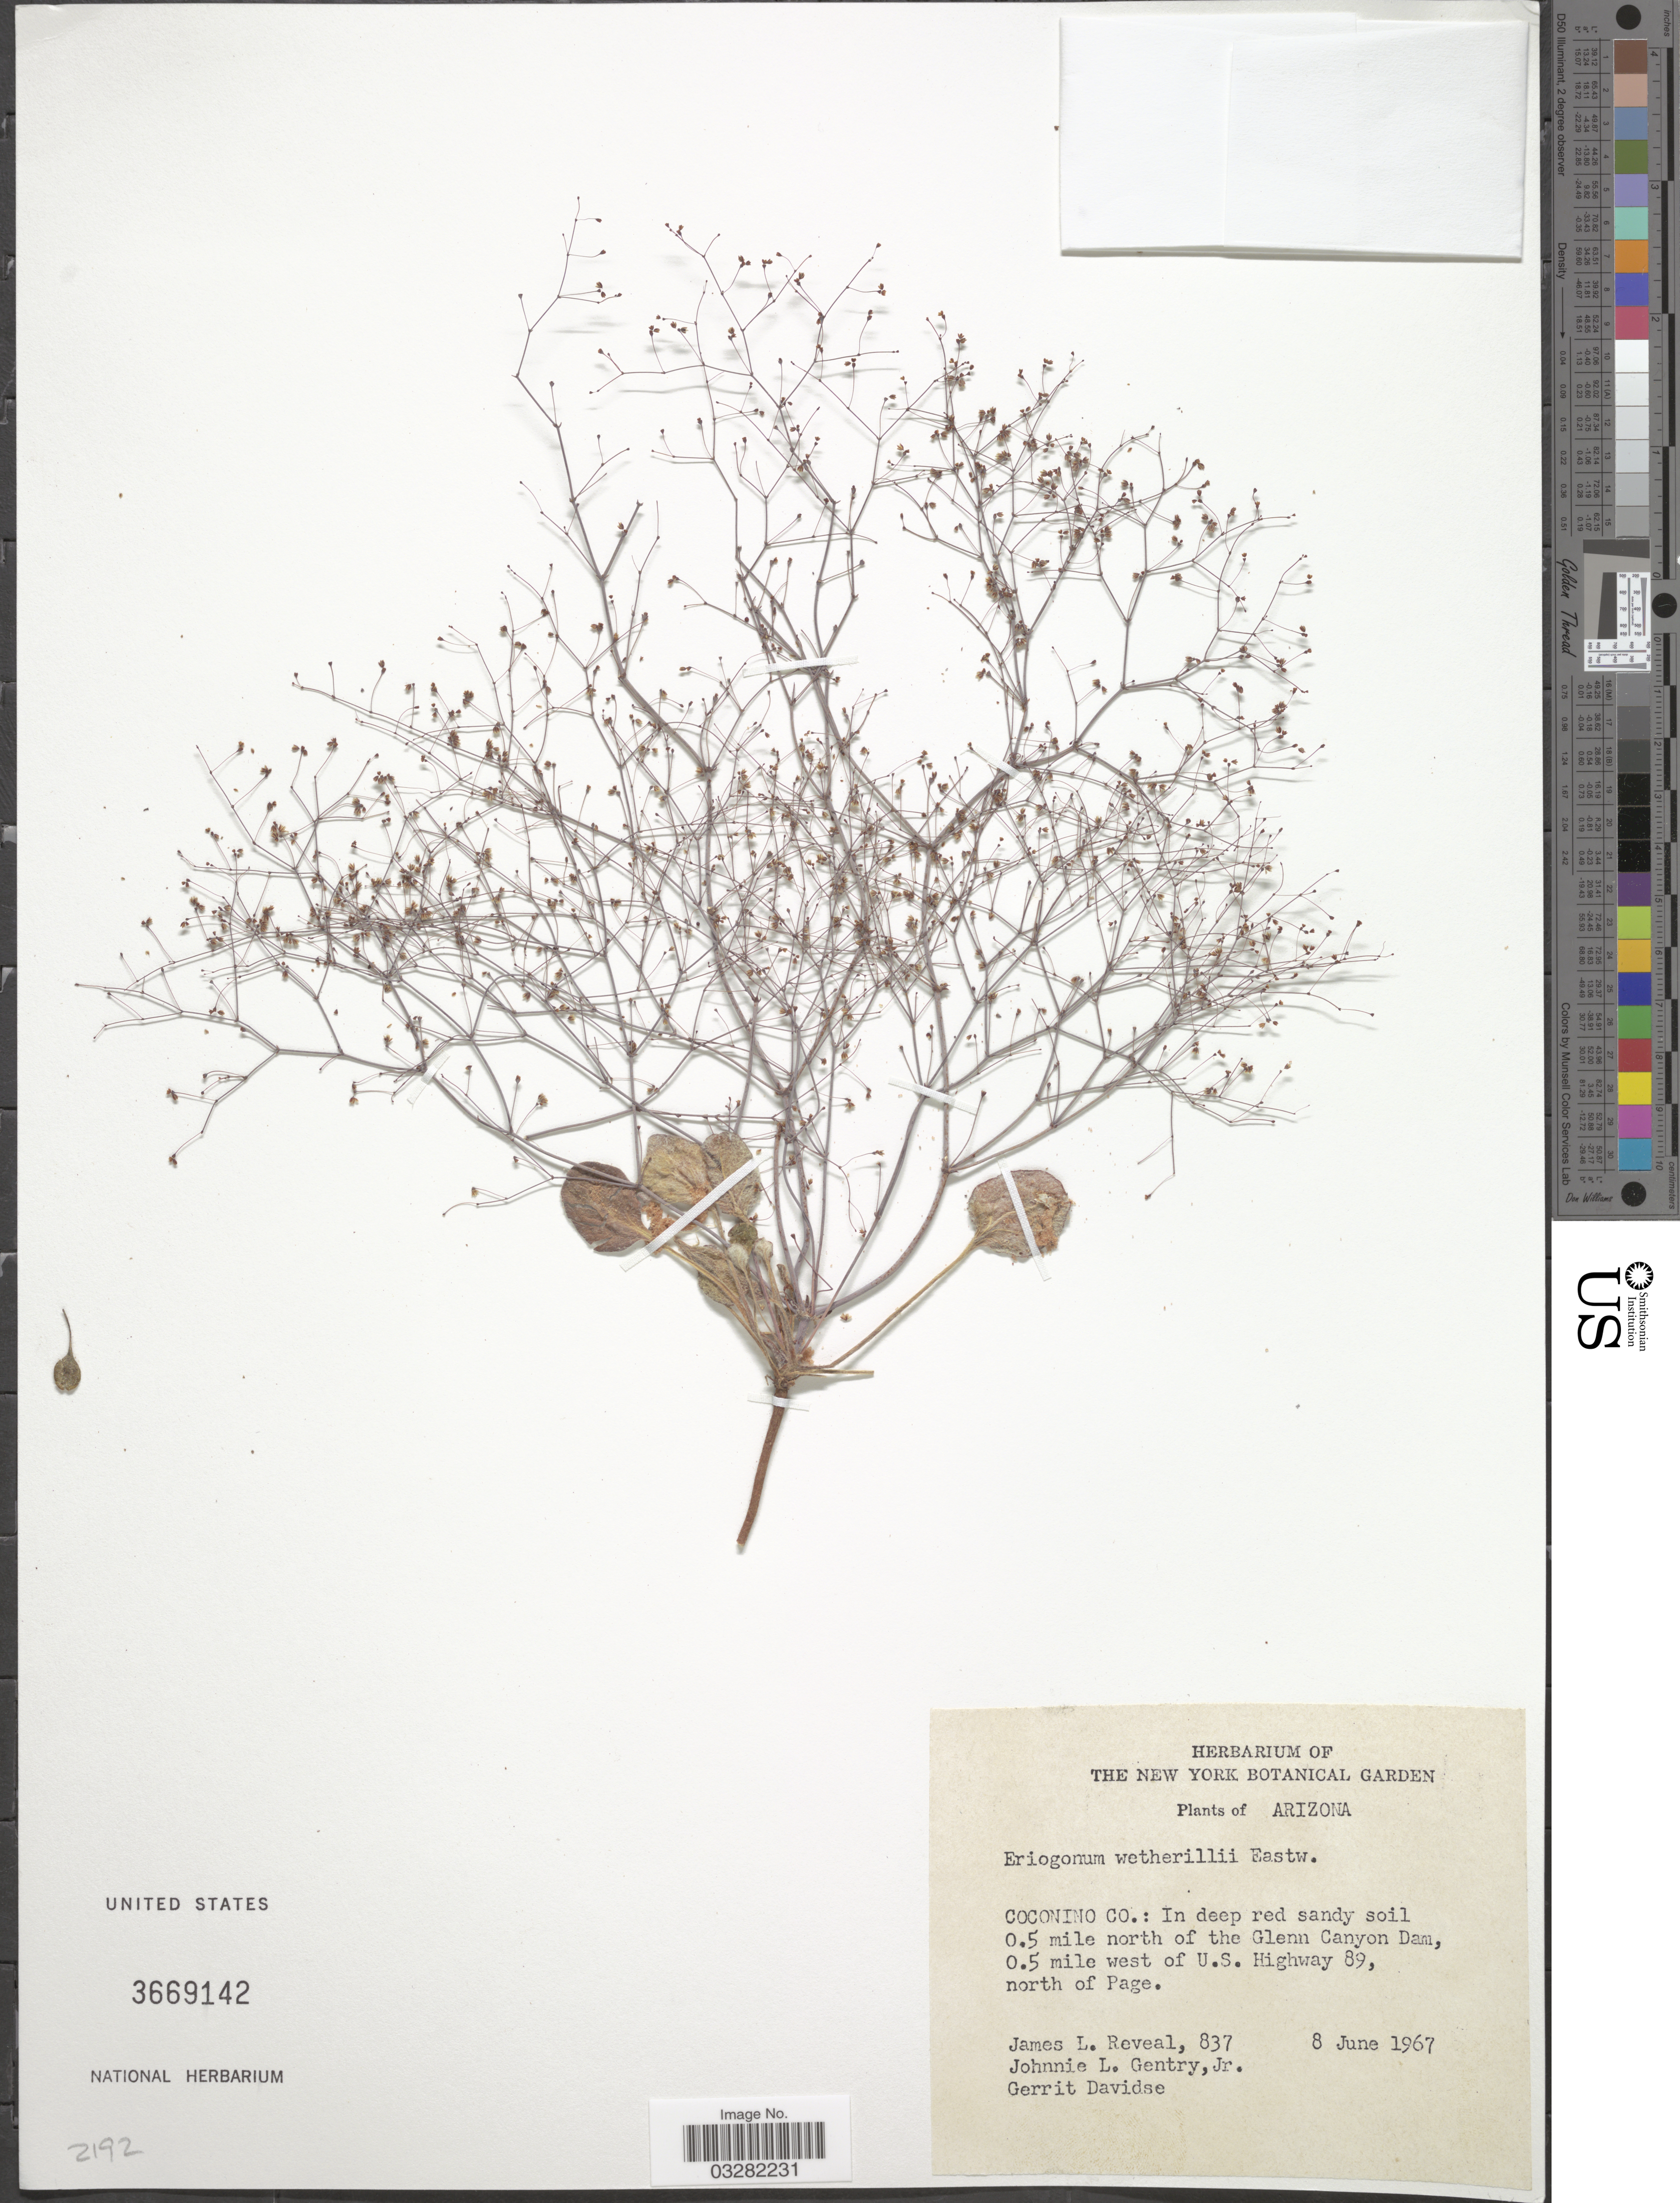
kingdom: Plantae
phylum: Tracheophyta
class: Magnoliopsida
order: Caryophyllales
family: Polygonaceae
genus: Eriogonum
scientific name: Eriogonum wetherillii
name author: Eastw.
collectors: J. L. Reveal, J. L. Gentry & G. Davidse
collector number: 837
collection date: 1967-06-08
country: United States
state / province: Arizona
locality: Coconino Co.: In deep red sandy soil 0.5 mile north of the Glenn Canyon Dam, 0.5 mile west of U.S. Highway 89, north of Page.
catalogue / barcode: US 3669142